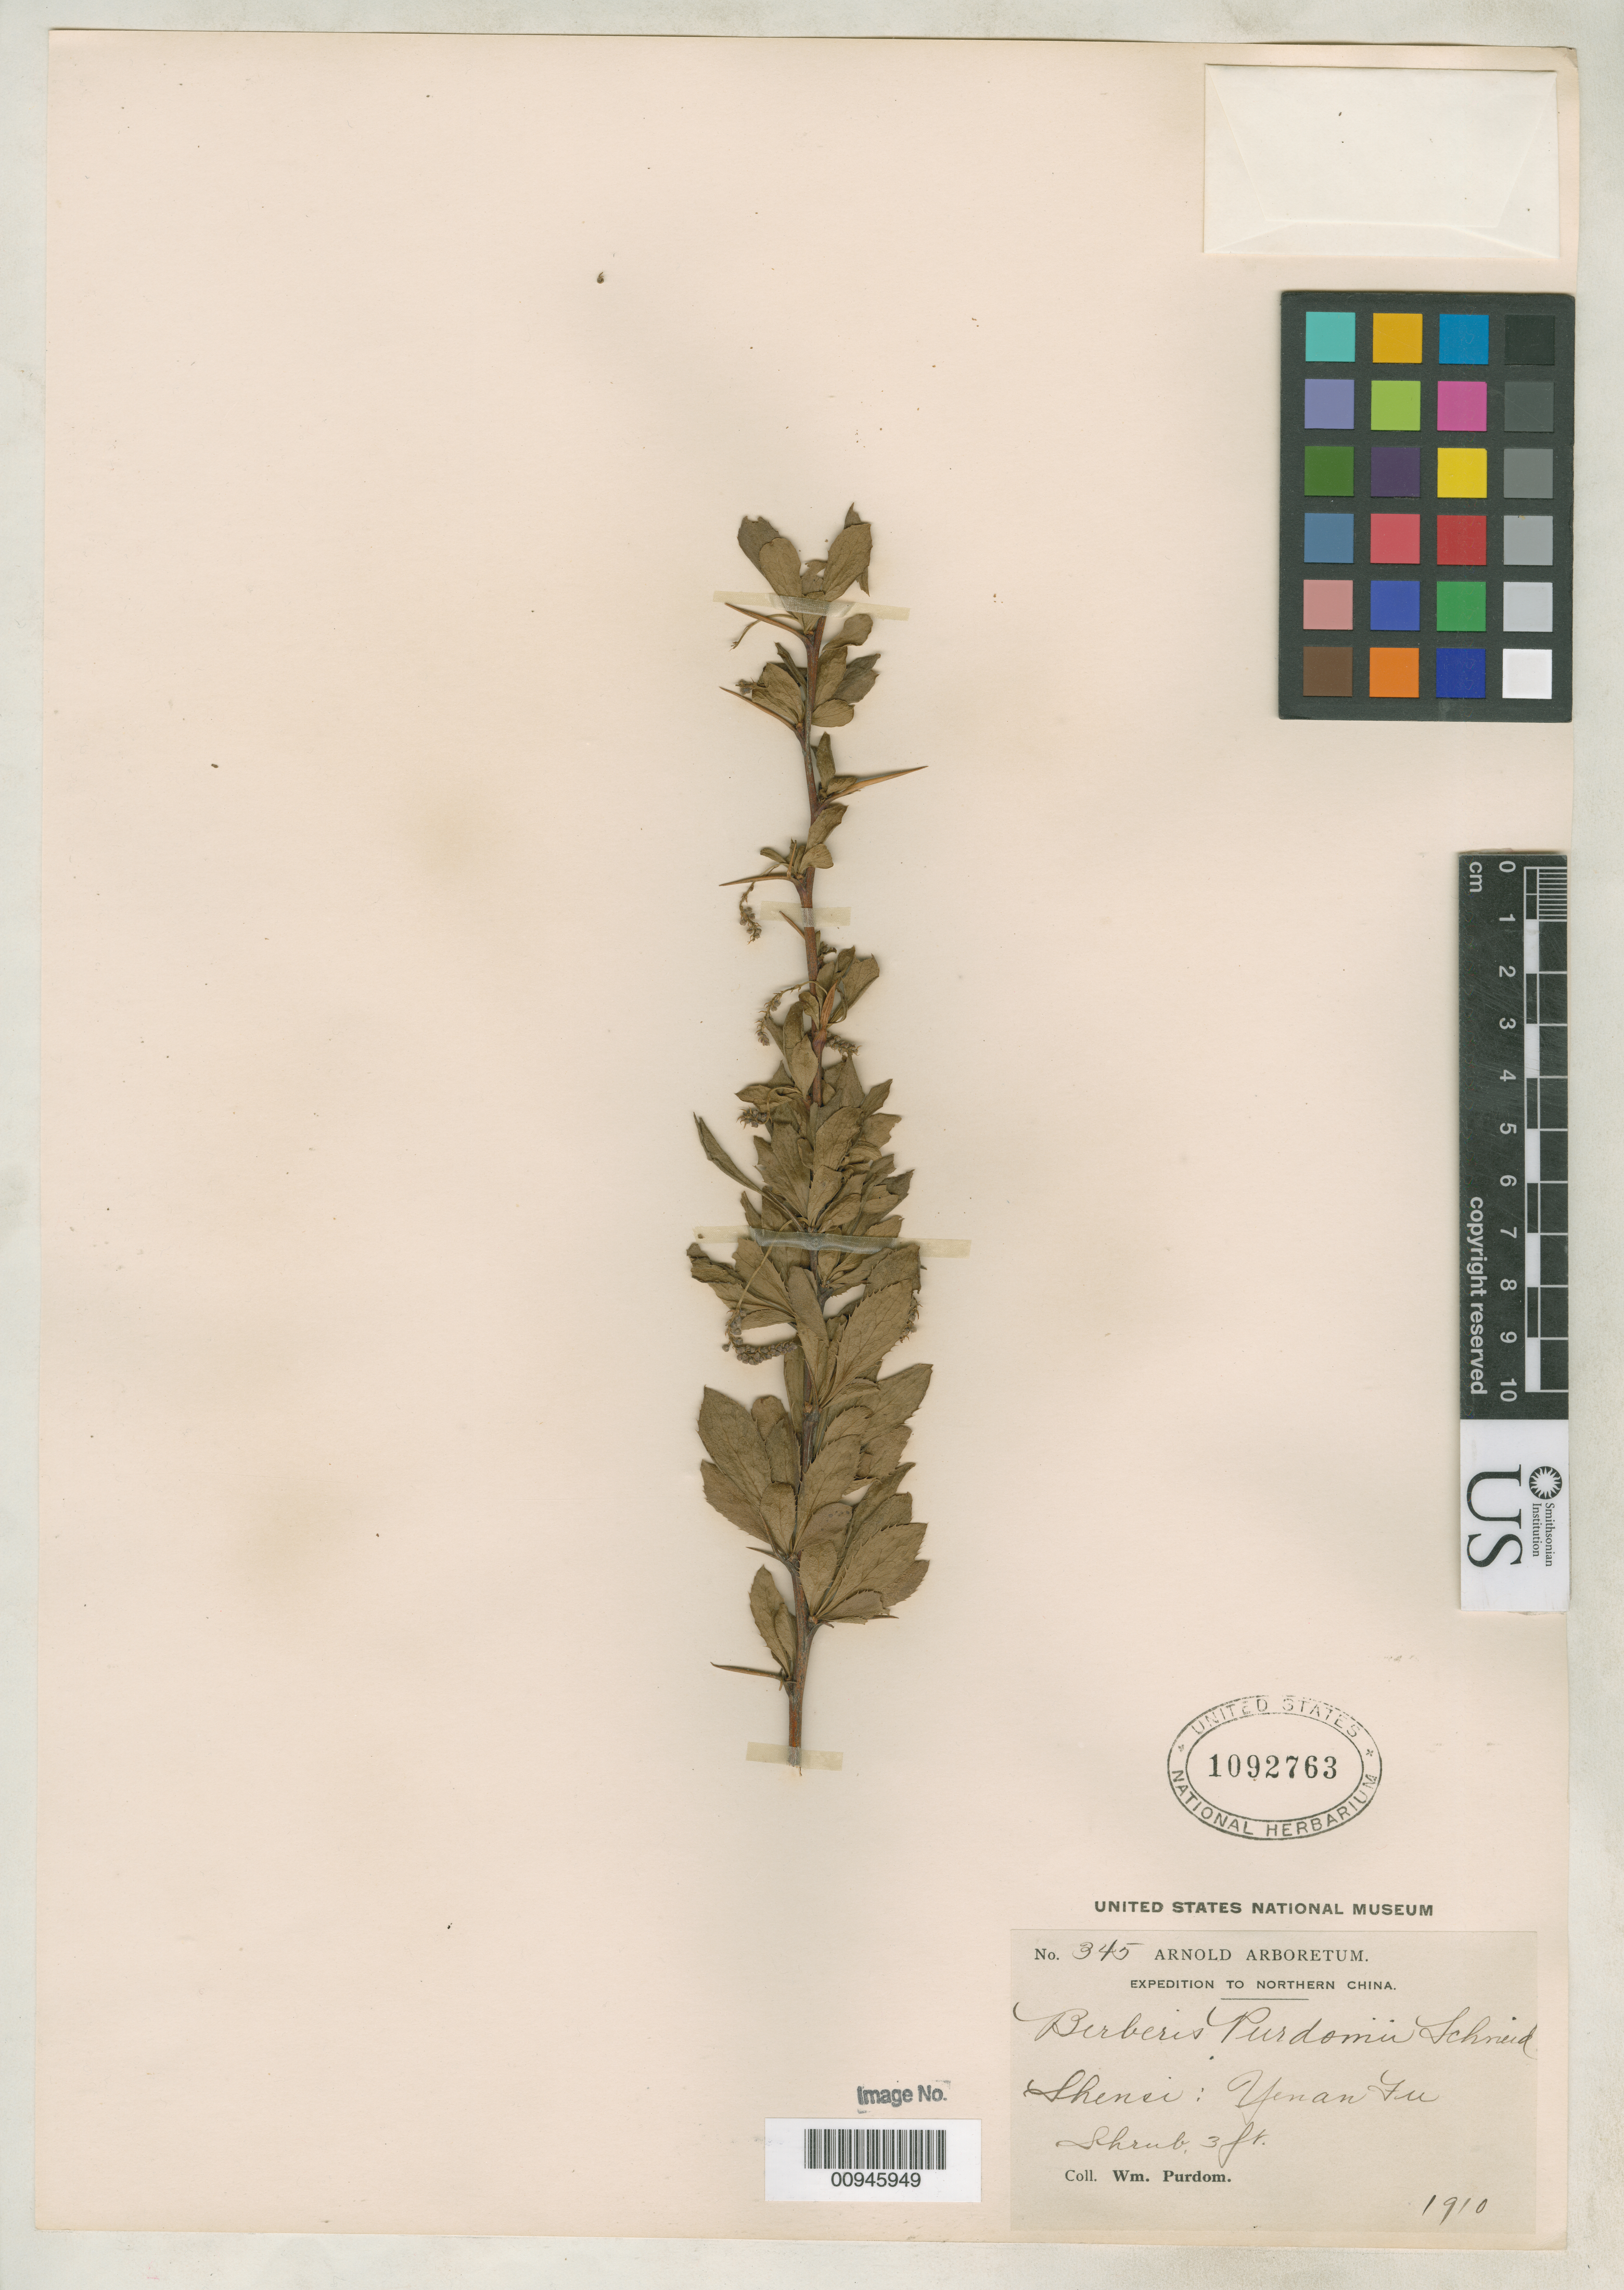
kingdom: Plantae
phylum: Tracheophyta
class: Magnoliopsida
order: Ranunculales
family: Berberidaceae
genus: Berberis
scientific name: Berberis purdomii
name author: C.K. Schneid. in Sarg.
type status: Syntype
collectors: W. Purdom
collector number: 345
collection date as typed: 1910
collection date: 1910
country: China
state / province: Shaanxi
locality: Shensi: Yenan Fu.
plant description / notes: Identified as syntype by Julian Harber based on image viewed (email comm. July 2009).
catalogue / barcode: US 1092763